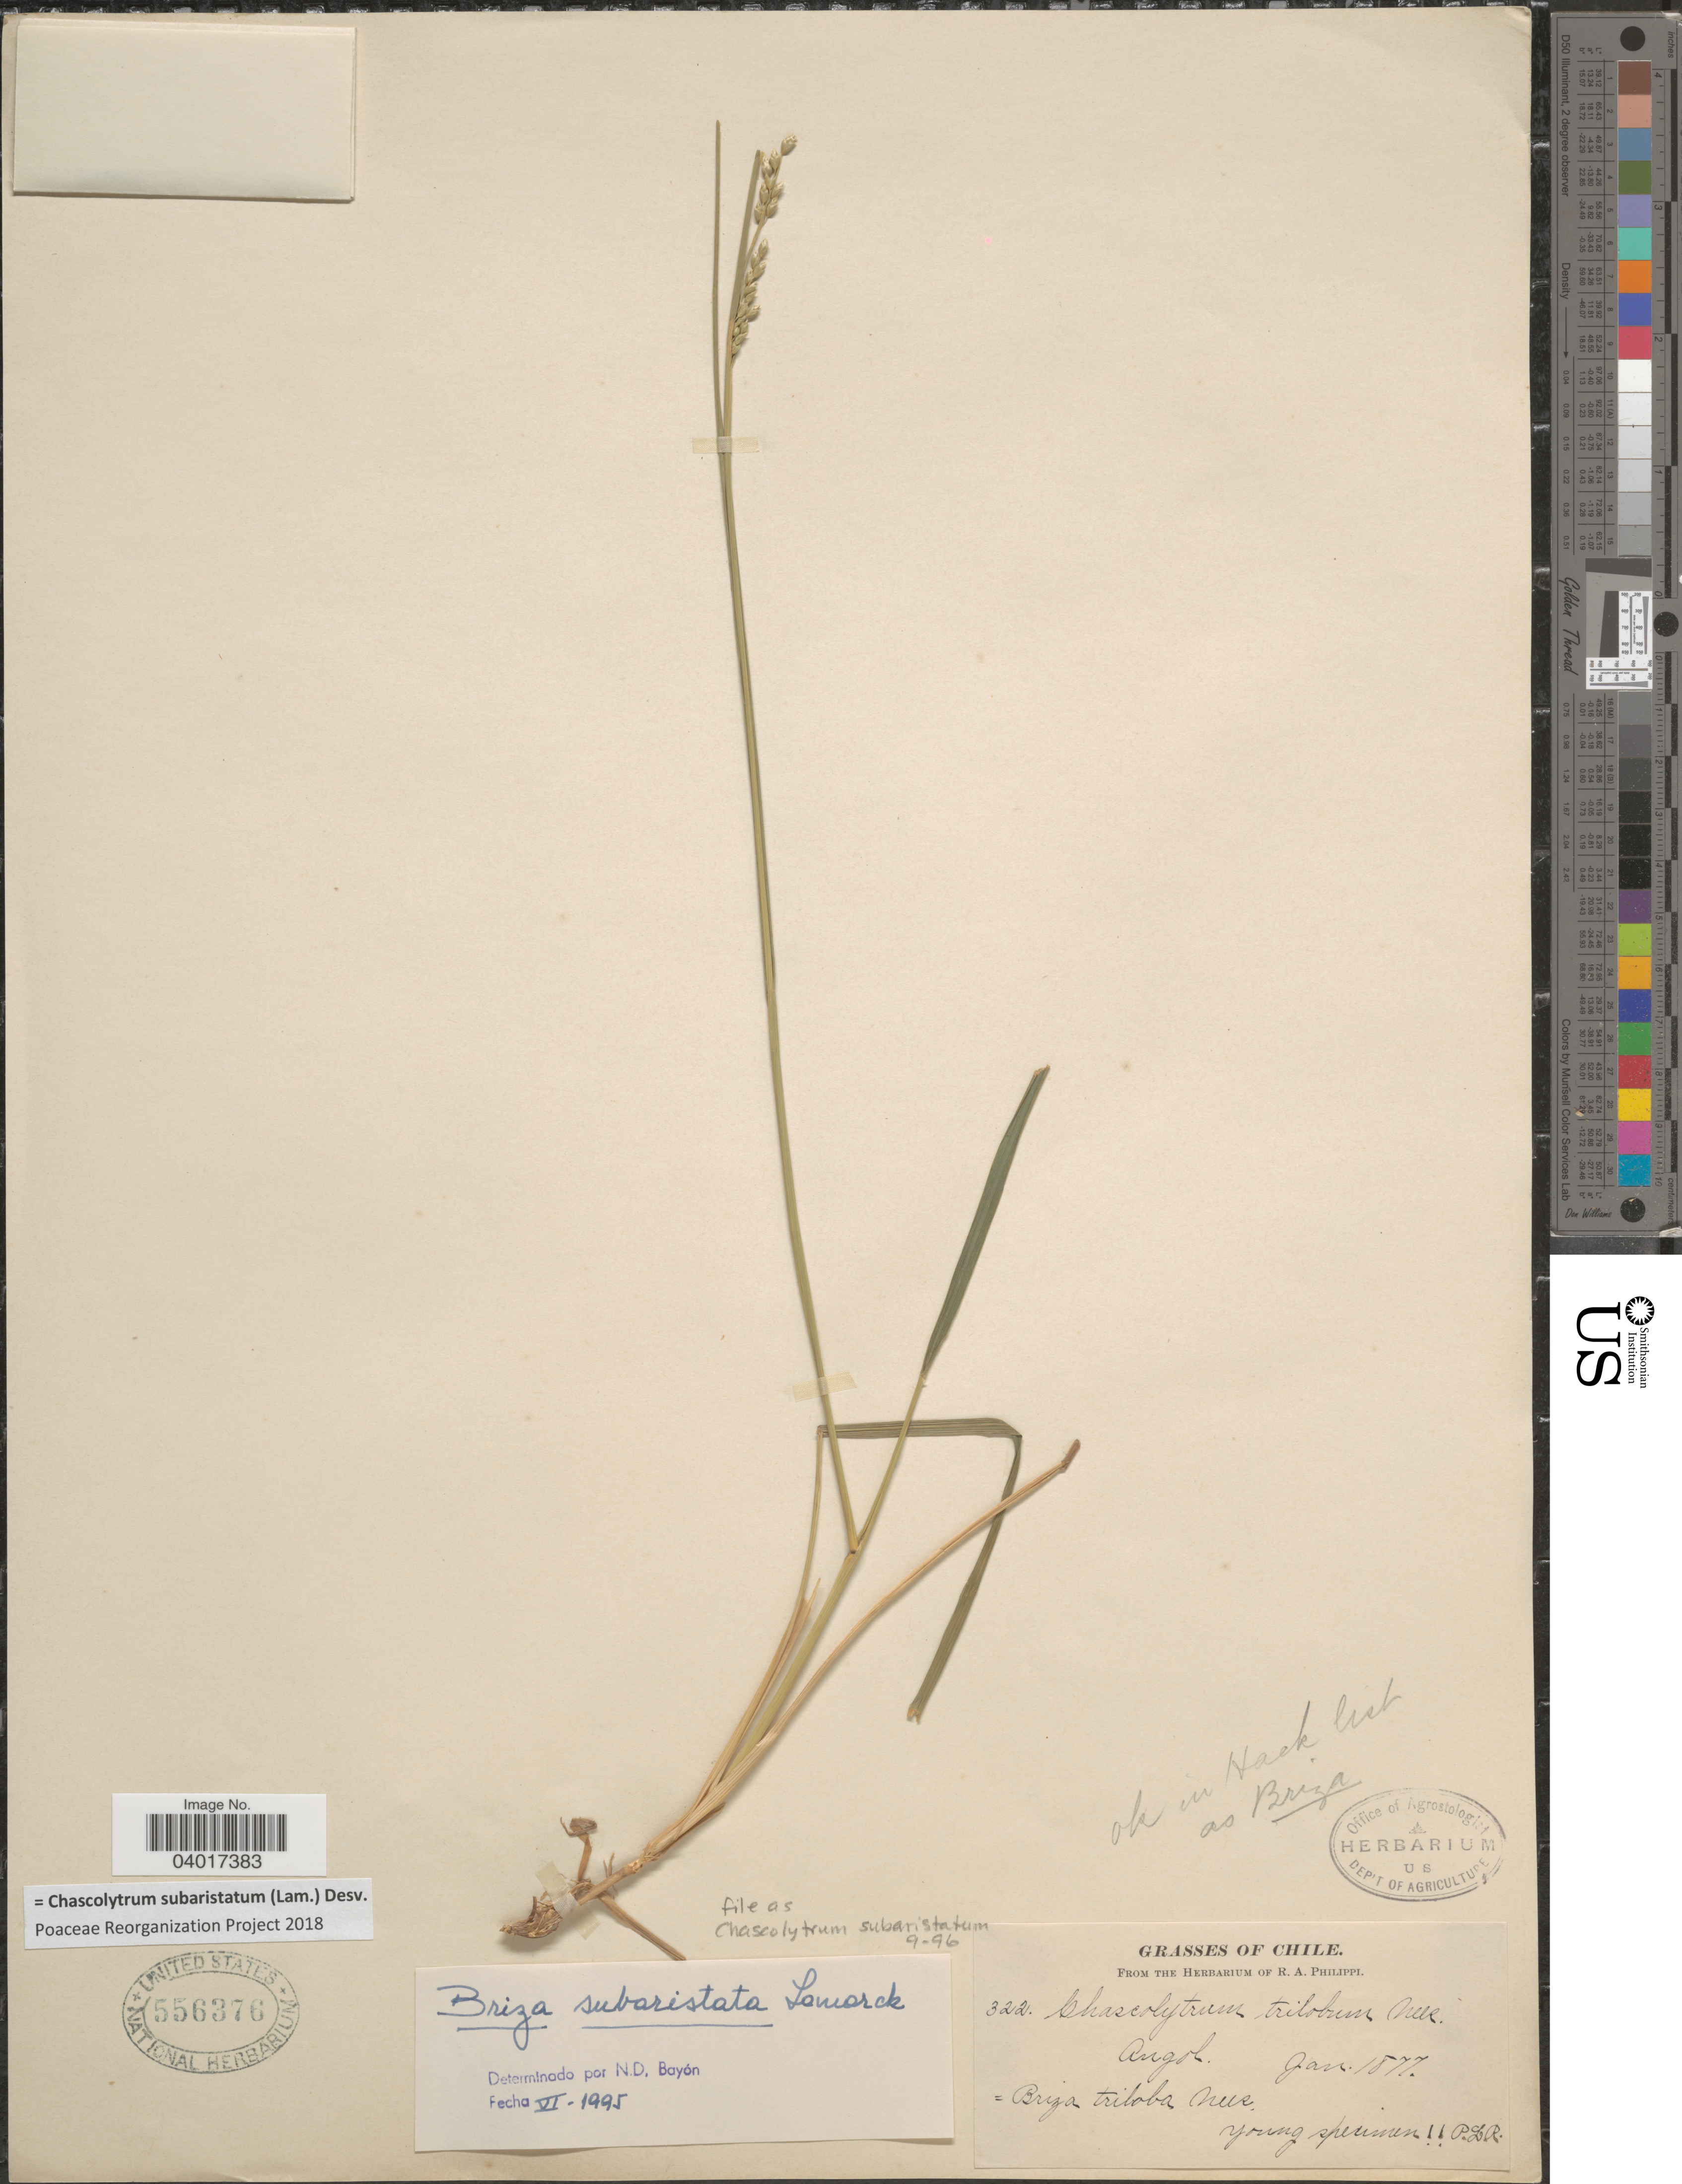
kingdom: Plantae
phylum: Tracheophyta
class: Liliopsida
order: Poales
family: Poaceae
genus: Chascolytrum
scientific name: Chascolytrum subaristatum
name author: (Lam.) Desv.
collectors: ex. herb. R.A. Philippi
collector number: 322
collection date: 1877-01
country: Chile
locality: Angol.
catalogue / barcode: US 556376